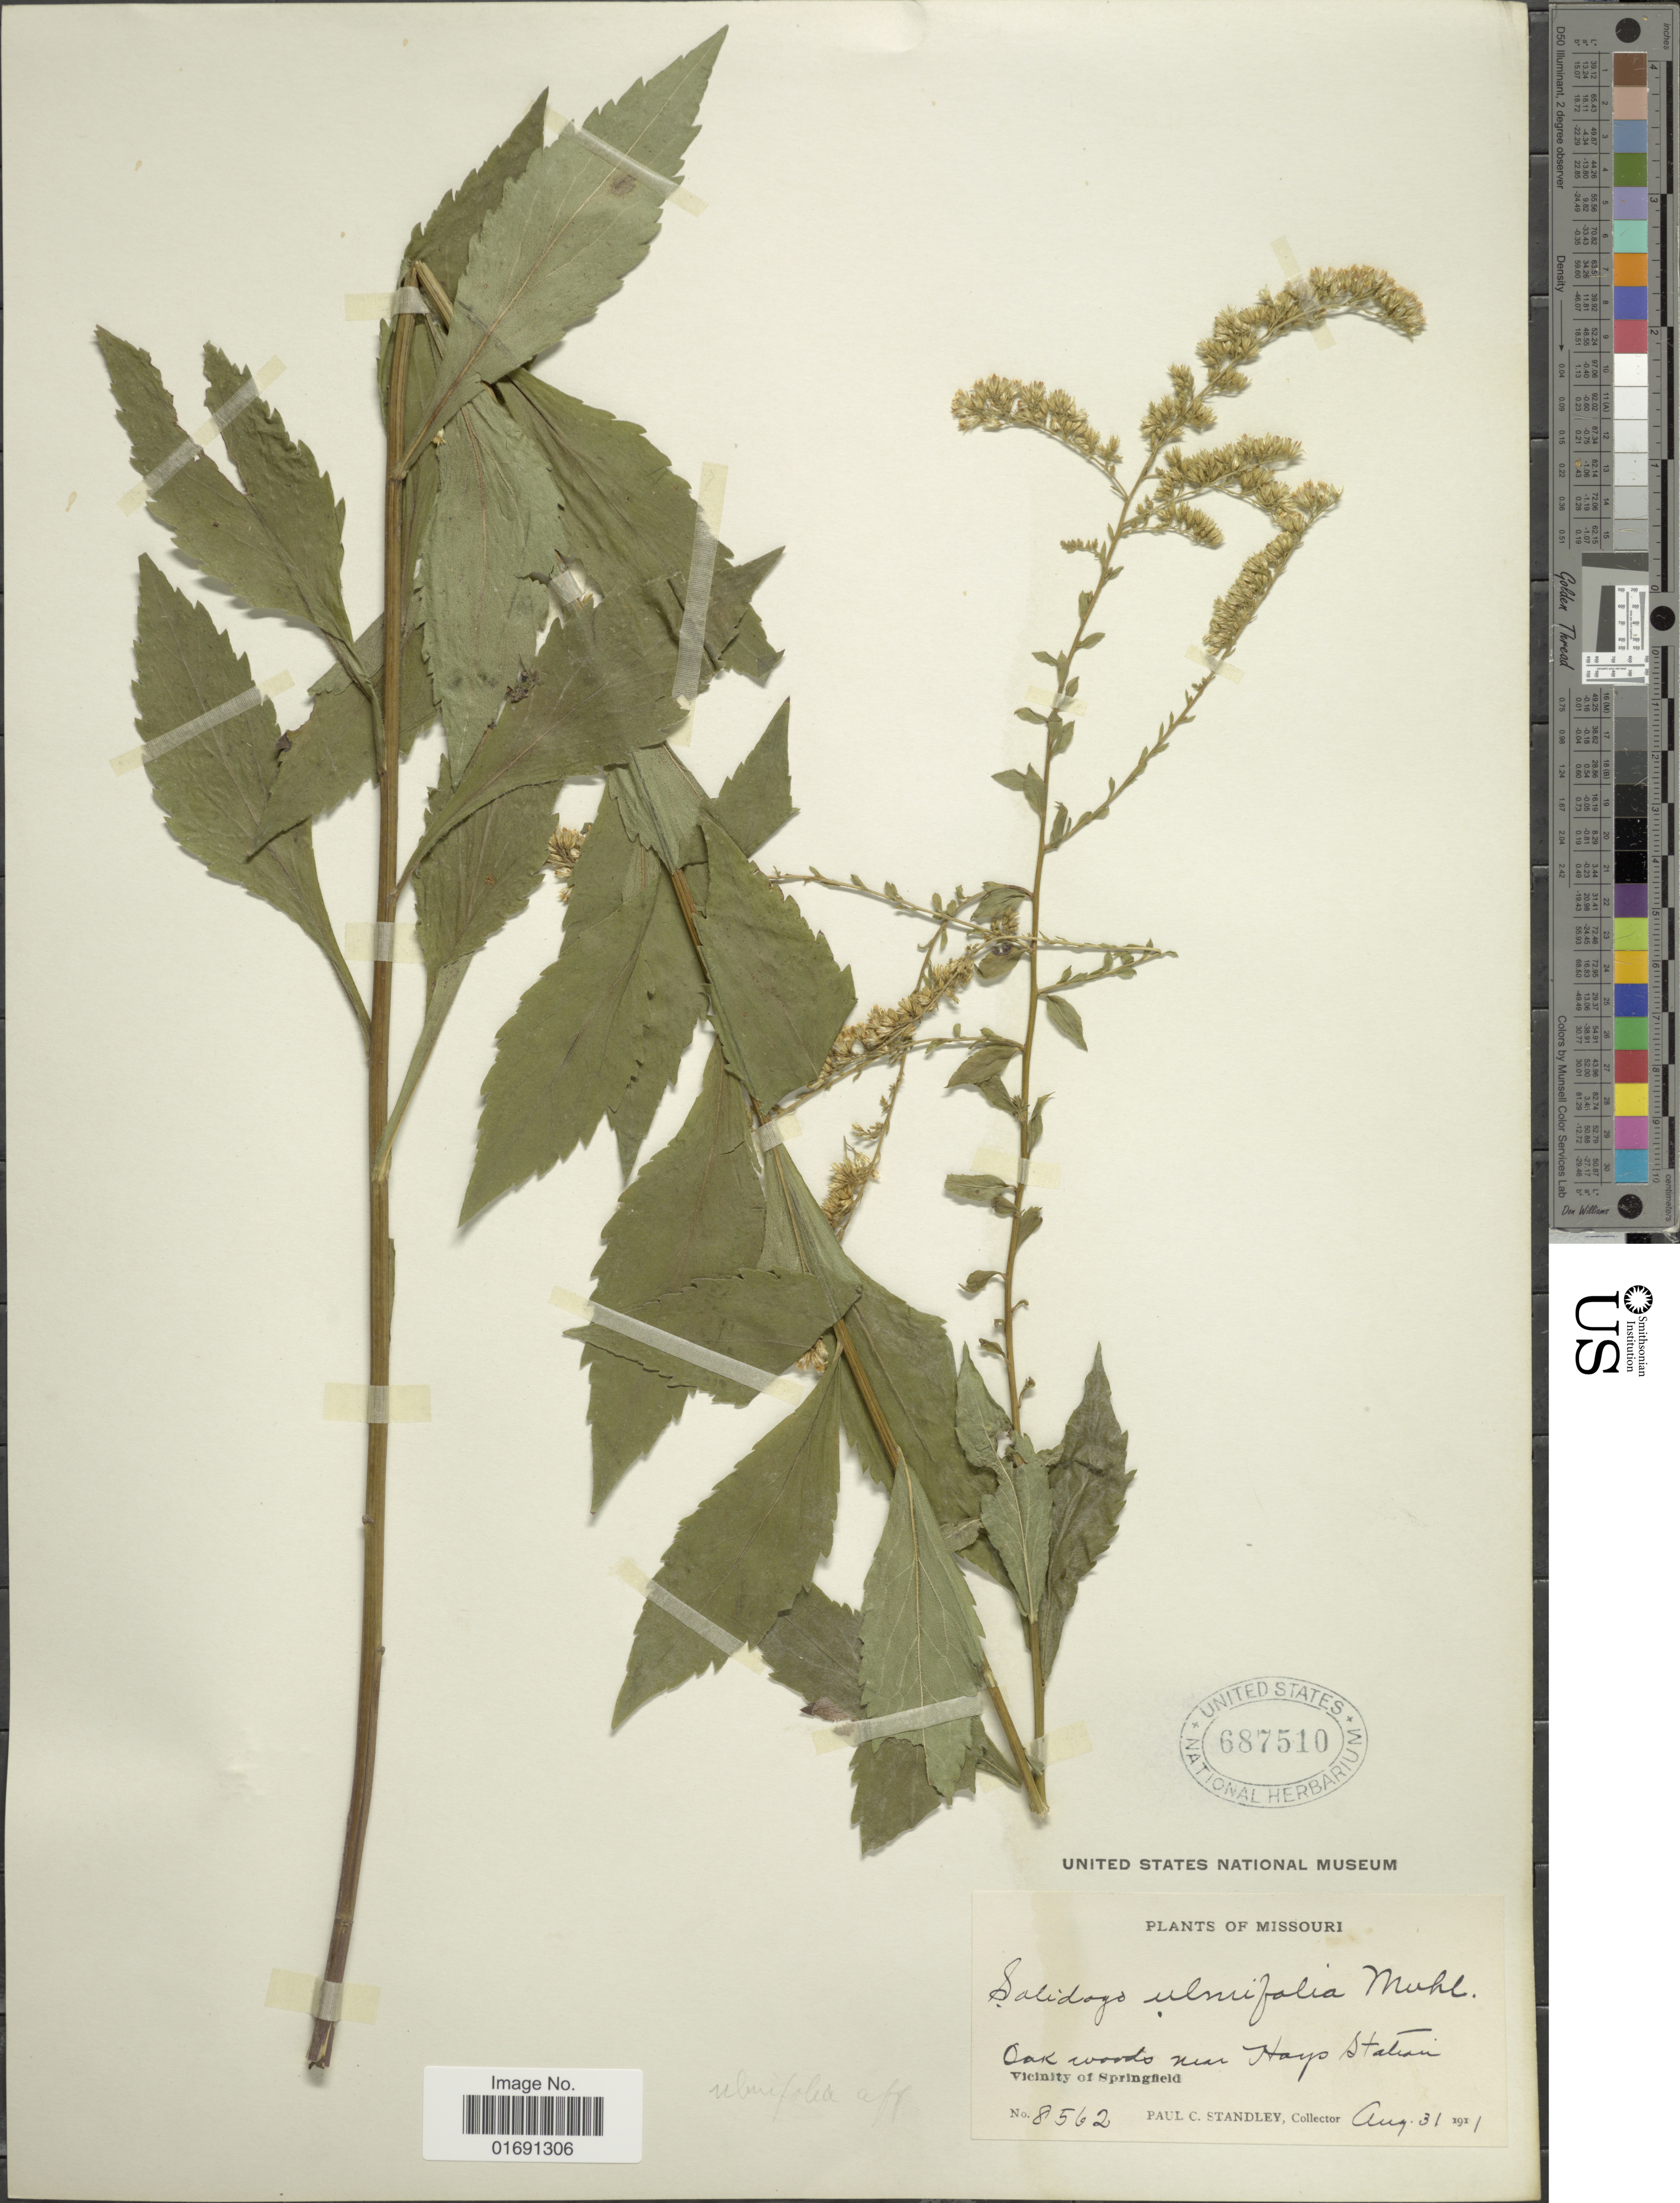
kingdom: Plantae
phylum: Tracheophyta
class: Magnoliopsida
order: Asterales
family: Asteraceae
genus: Solidago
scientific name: Solidago ulmifolia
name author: Muhl. ex Willd.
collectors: P. C. Standley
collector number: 8562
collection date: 1911-08-31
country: United States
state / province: Missouri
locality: Near Harp Station, Vicinity of Springfield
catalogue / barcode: US 687510